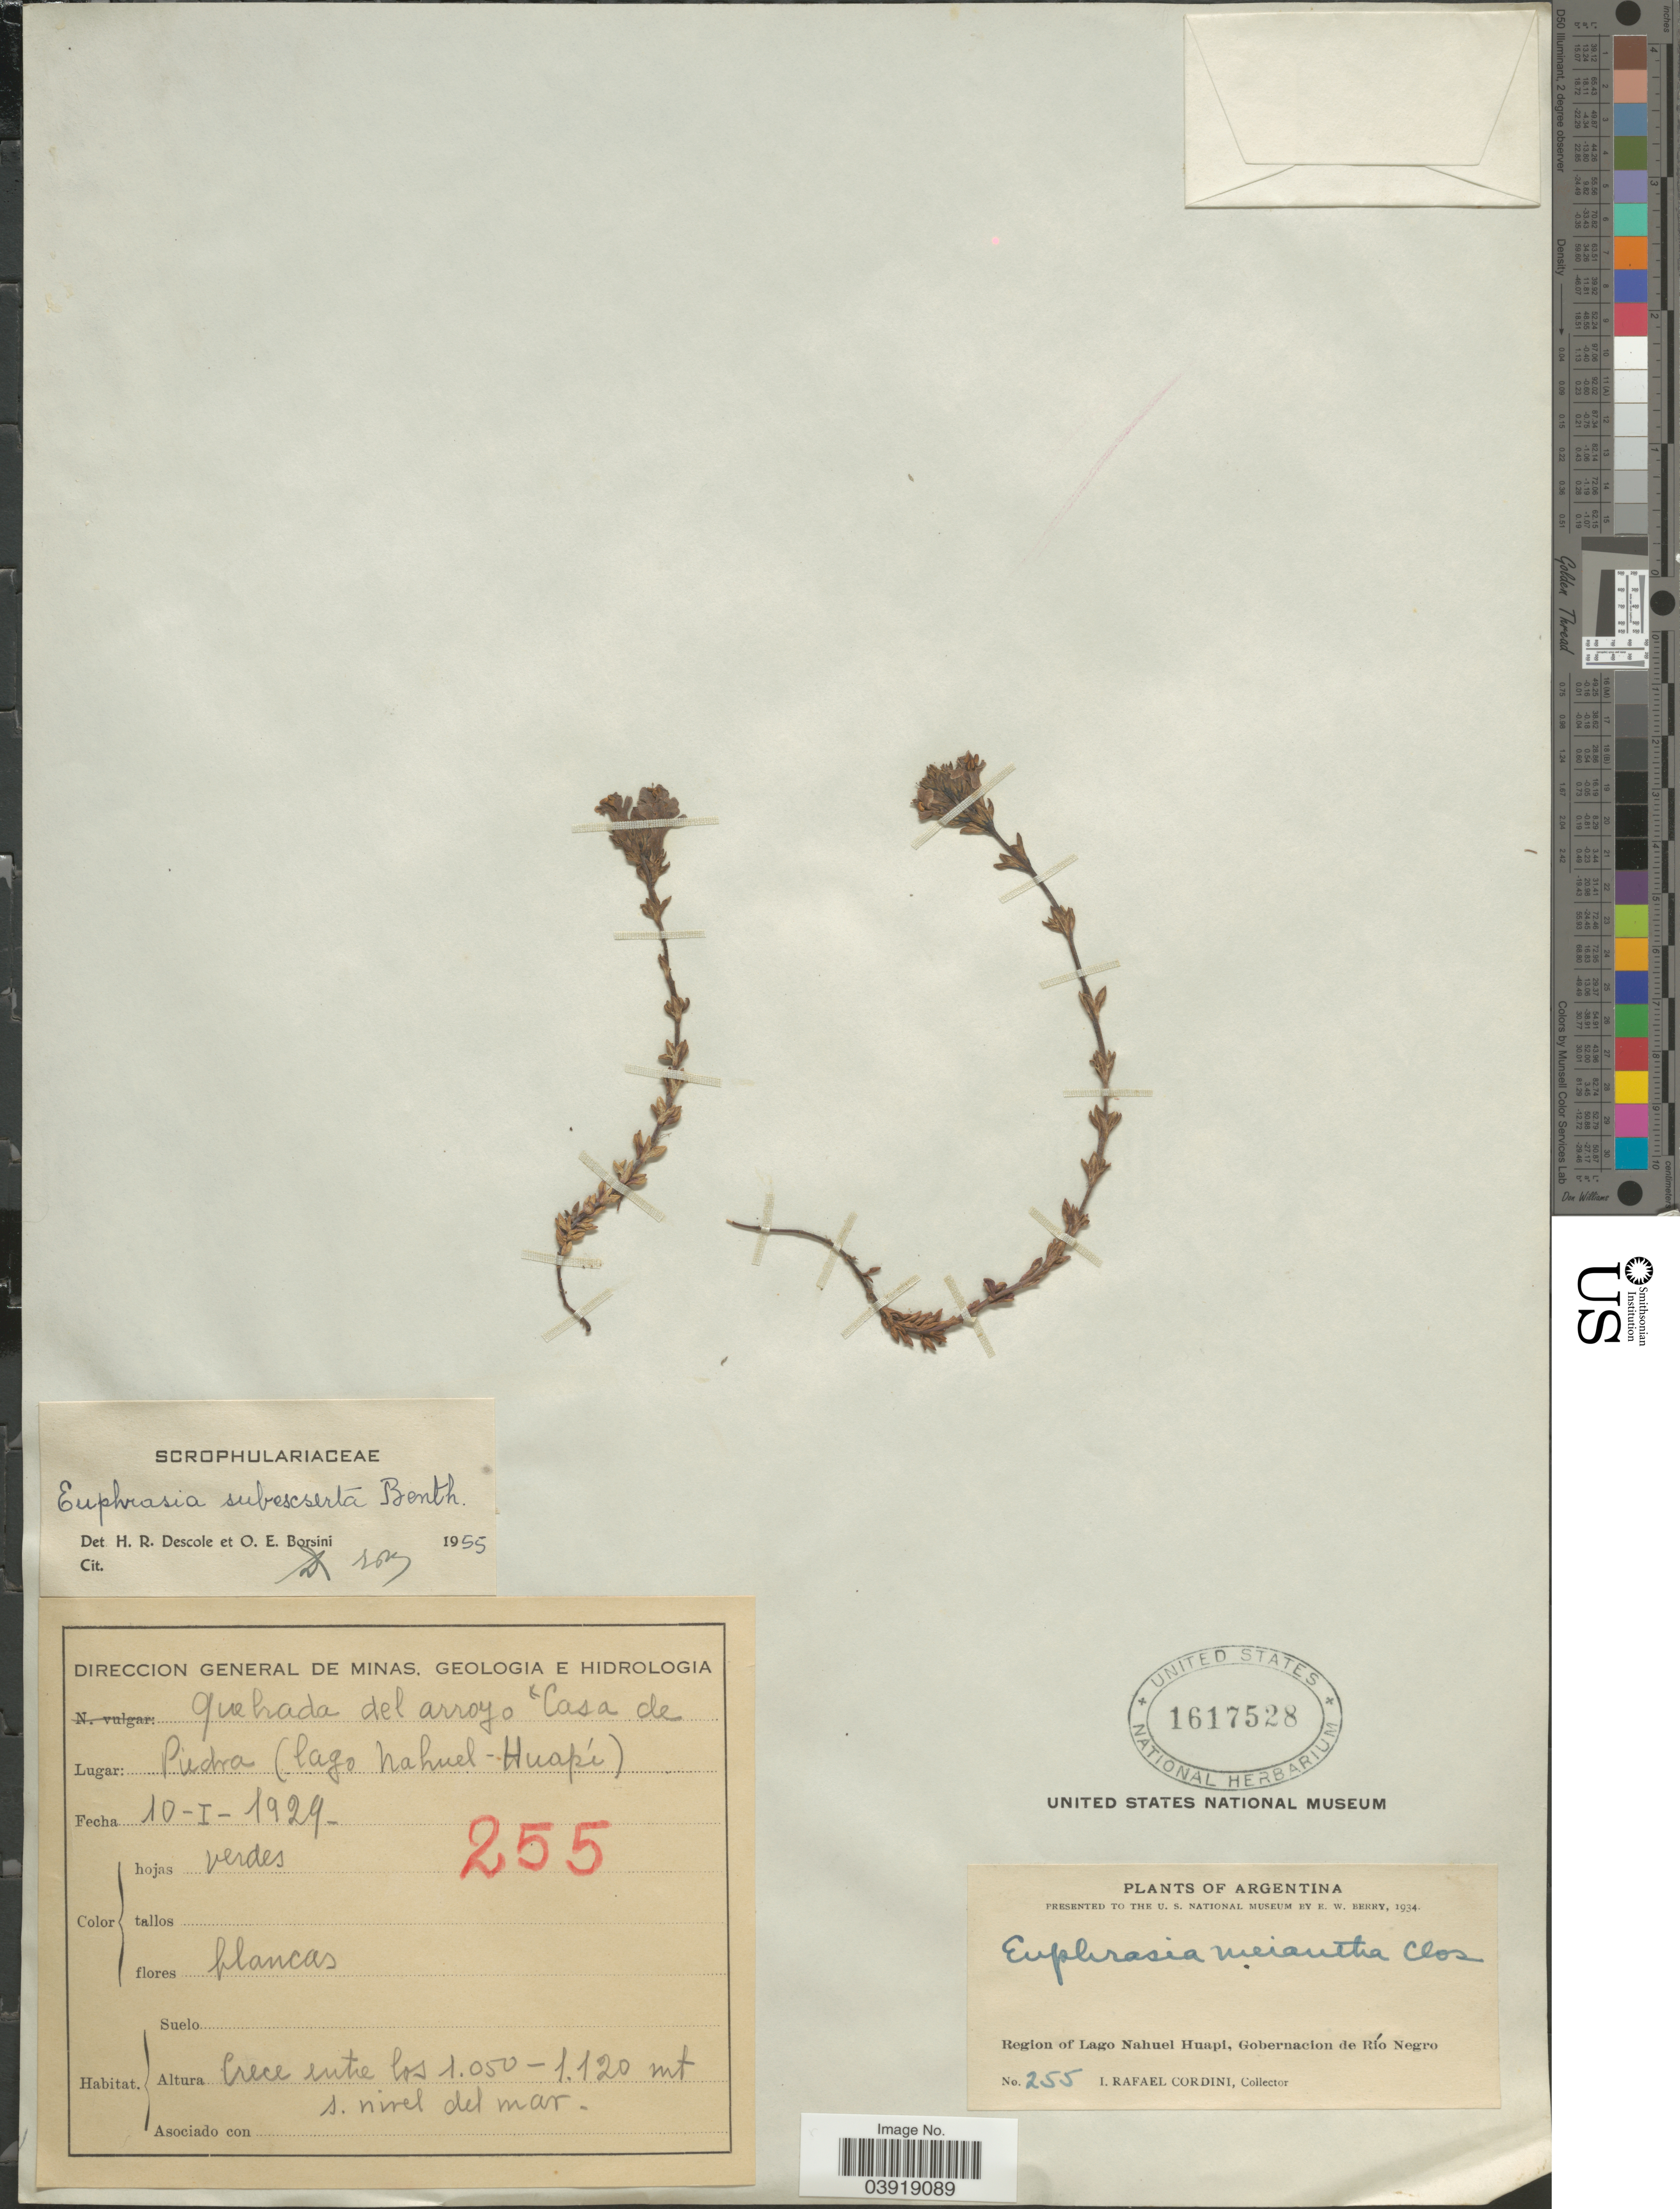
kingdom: Plantae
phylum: Tracheophyta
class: Magnoliopsida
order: Lamiales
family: Orobanchaceae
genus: Euphrasia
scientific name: Euphrasia subexserta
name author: Benth.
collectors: I. Cordini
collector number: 255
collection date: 1929-01-10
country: Argentina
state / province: Rio Negro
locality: Piedra (Region of Lago Nahuel Huapi, Gobernacion de Río Negro).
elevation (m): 1050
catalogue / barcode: US 1617528